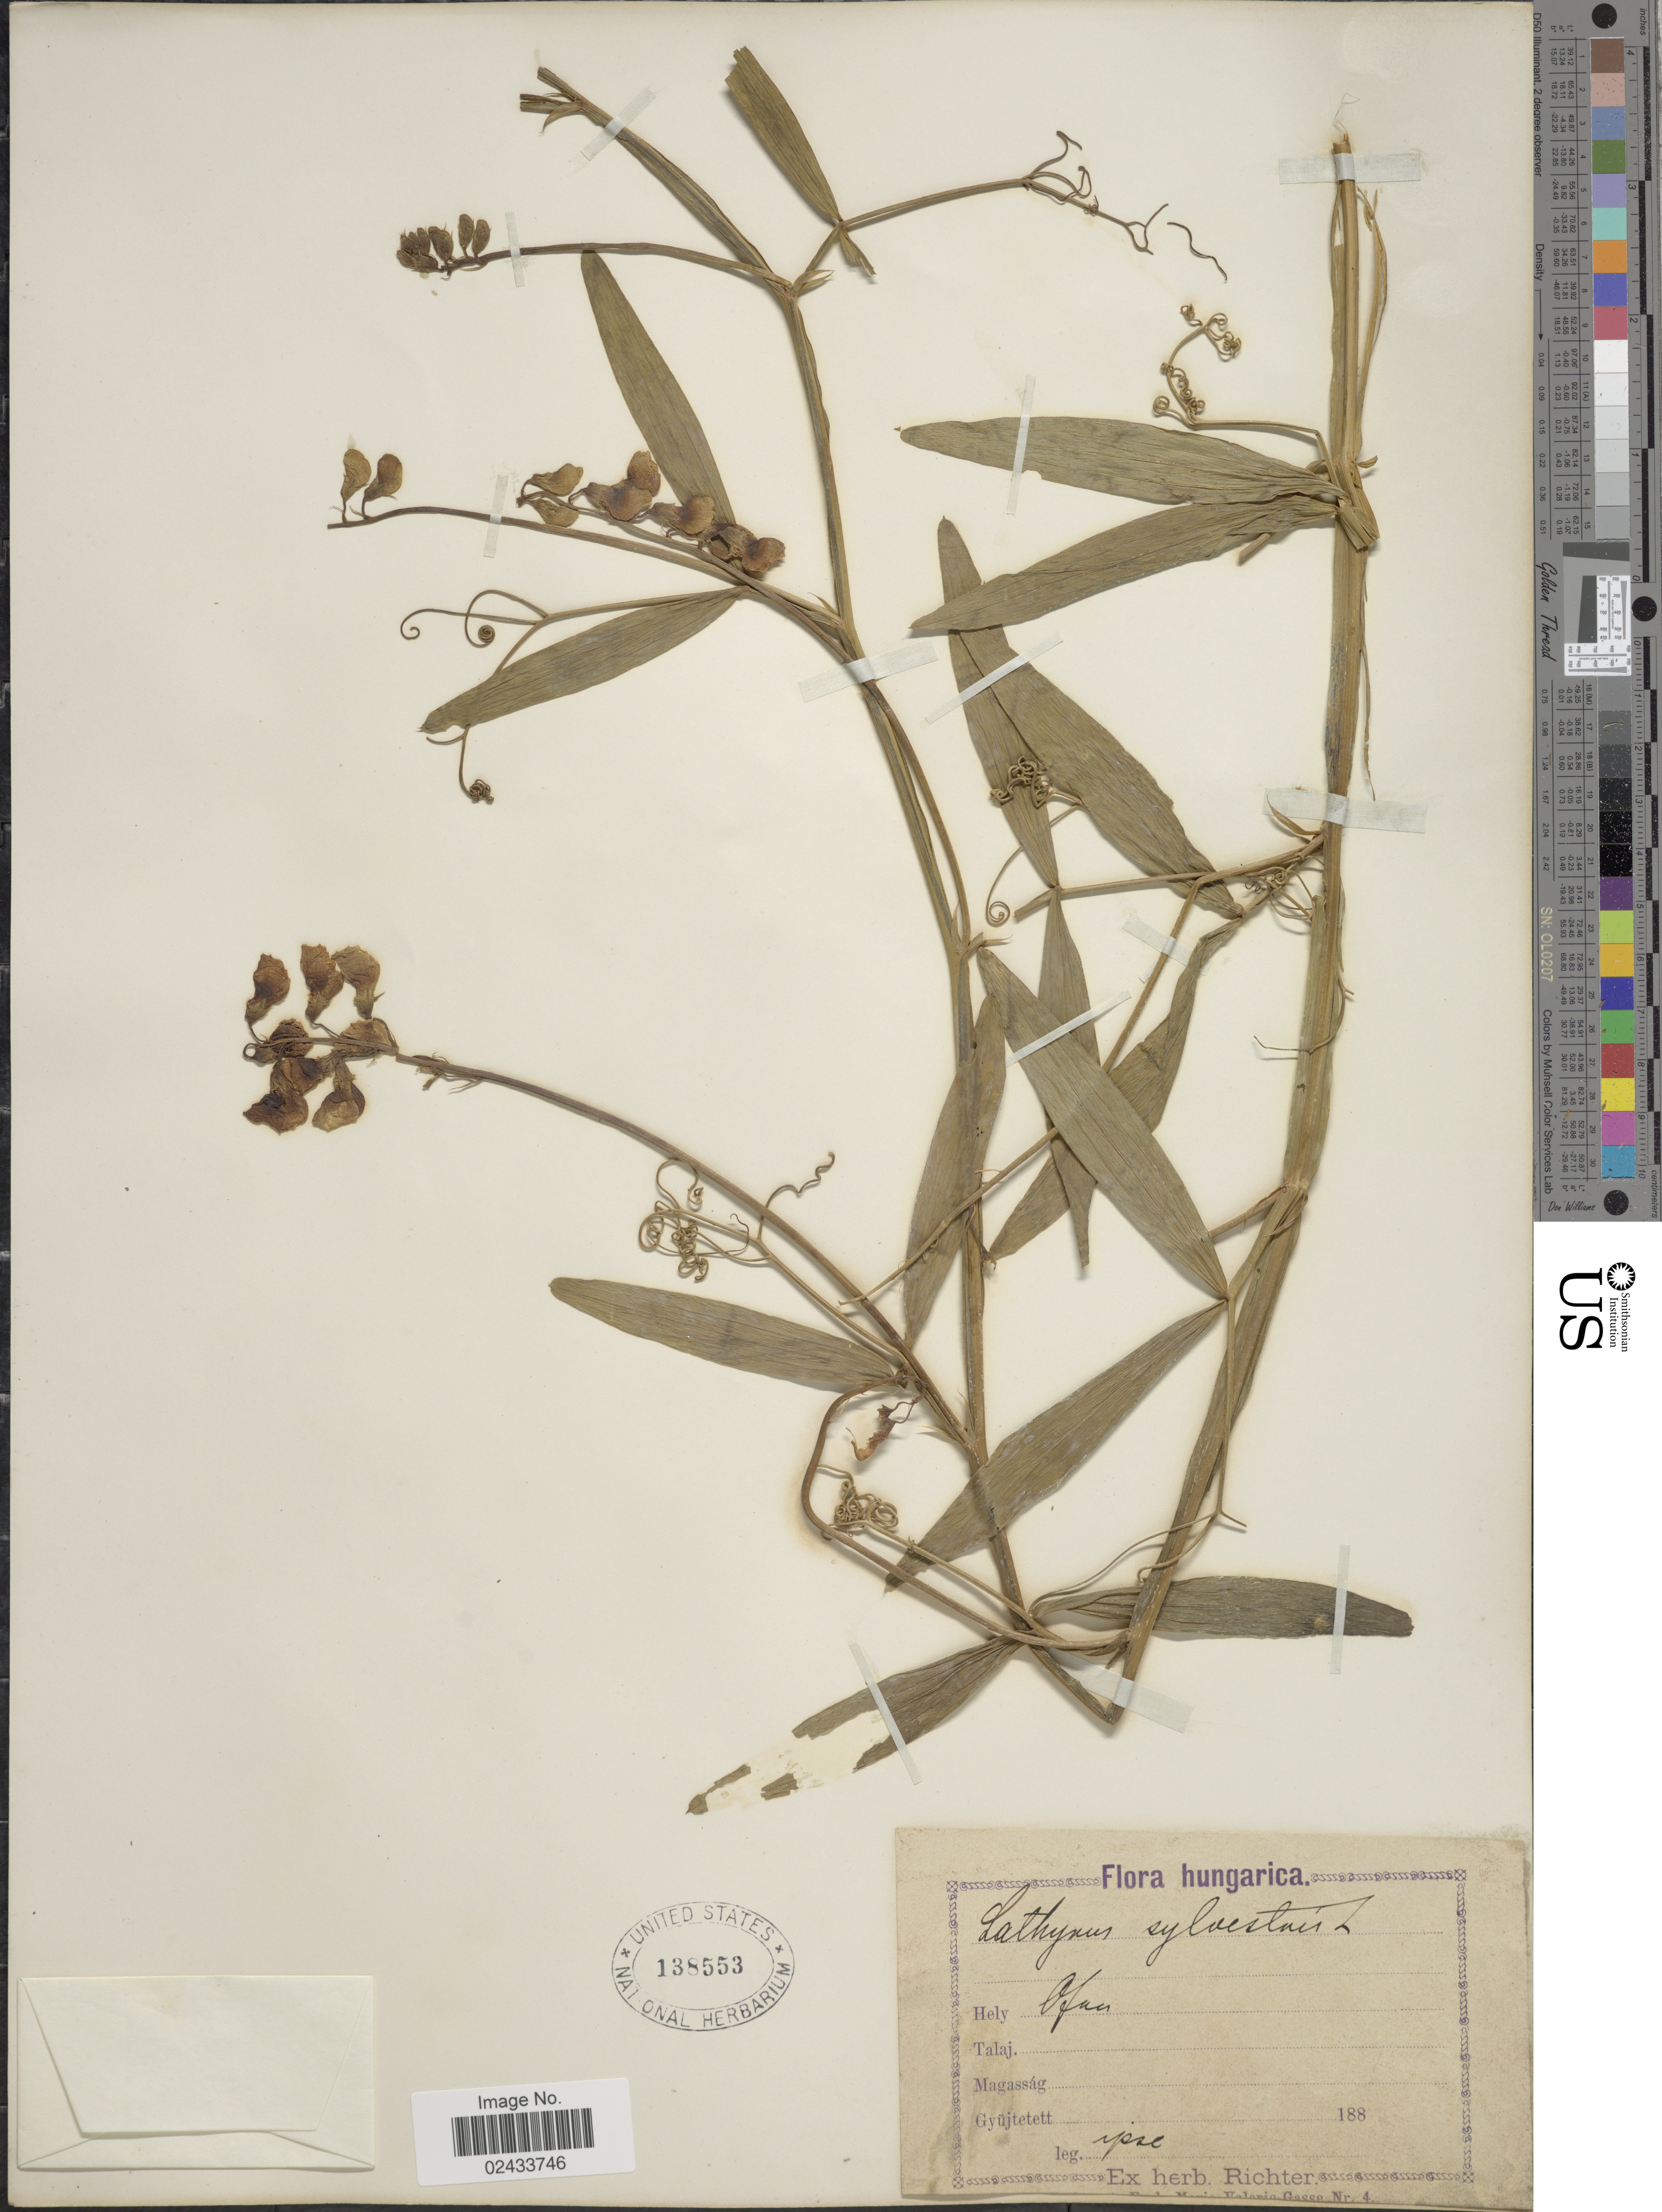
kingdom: Plantae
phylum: Tracheophyta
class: Magnoliopsida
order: Fabales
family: Fabaceae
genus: Lathyrus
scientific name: Lathyrus sylvestris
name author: L.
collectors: -. Ipse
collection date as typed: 188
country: Hungary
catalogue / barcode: US 138553